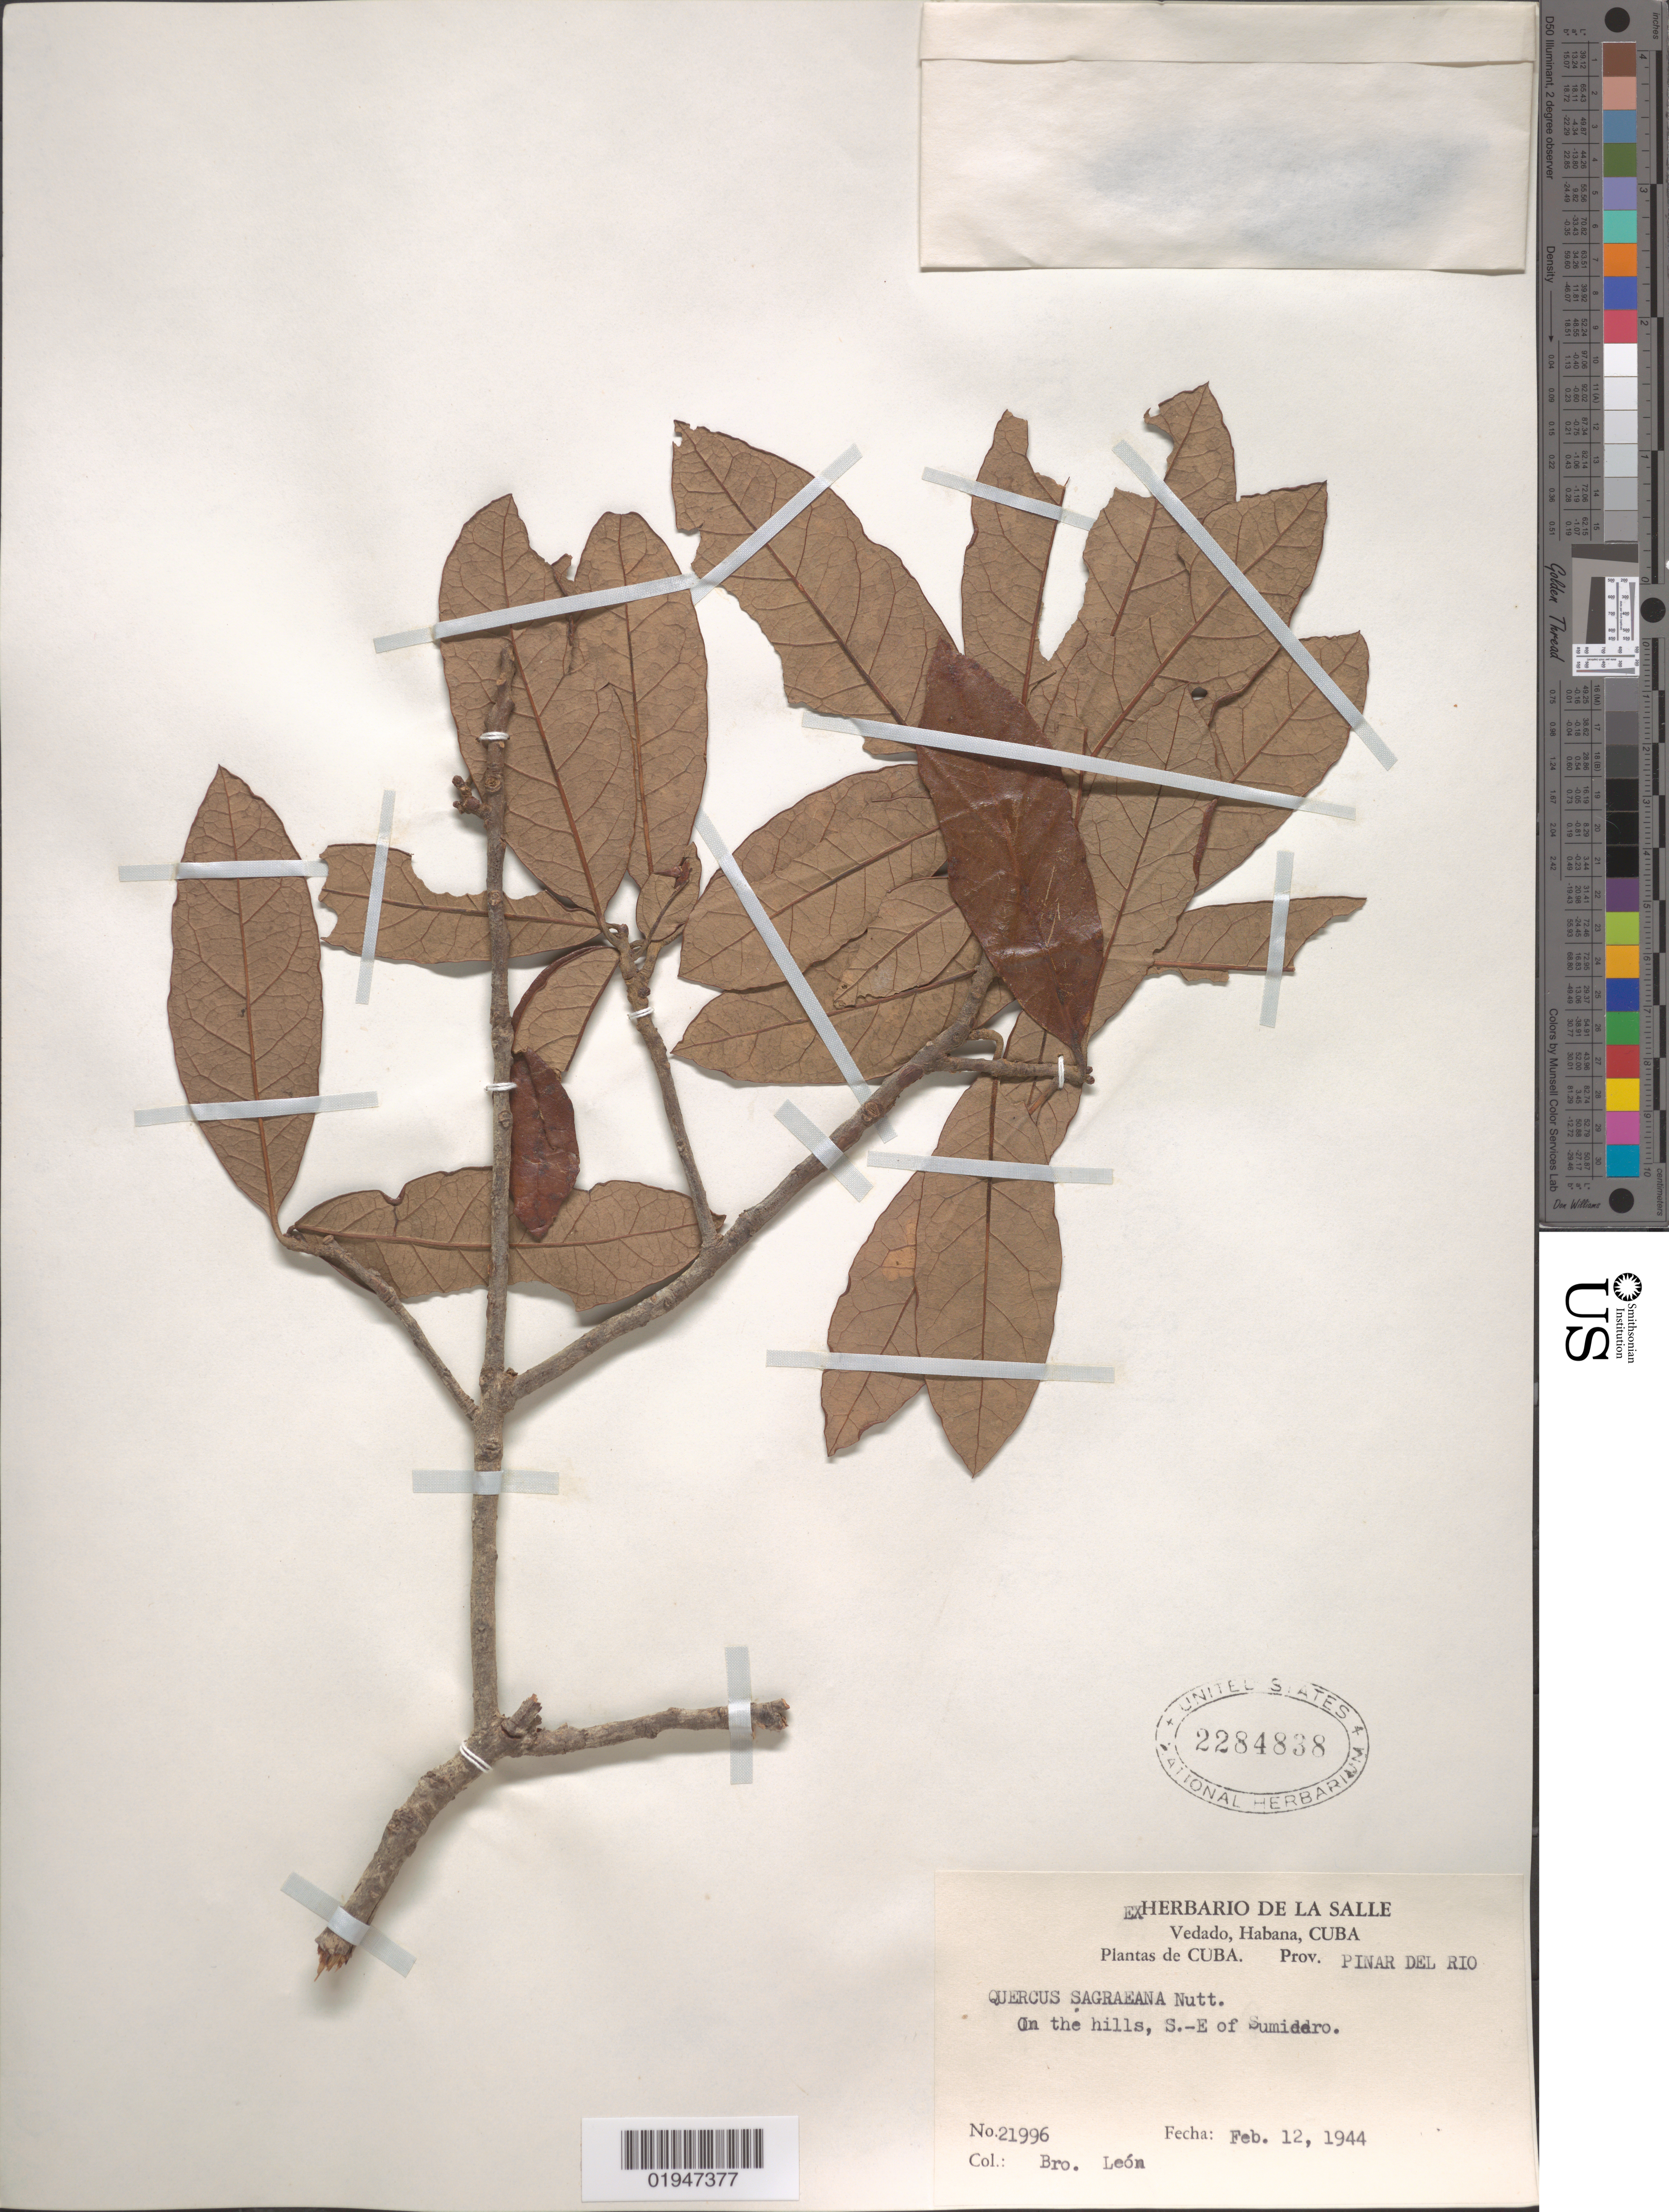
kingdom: Plantae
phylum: Tracheophyta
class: Magnoliopsida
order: Fagales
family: Fagaceae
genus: Quercus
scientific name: Quercus oleoides var. sagraeana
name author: Schltdl. & Cham.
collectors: Bro. León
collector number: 21996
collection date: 1944-02-12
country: Cuba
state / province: Pinar del Rio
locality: Sumidero, SE of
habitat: On hills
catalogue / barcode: US 2284838